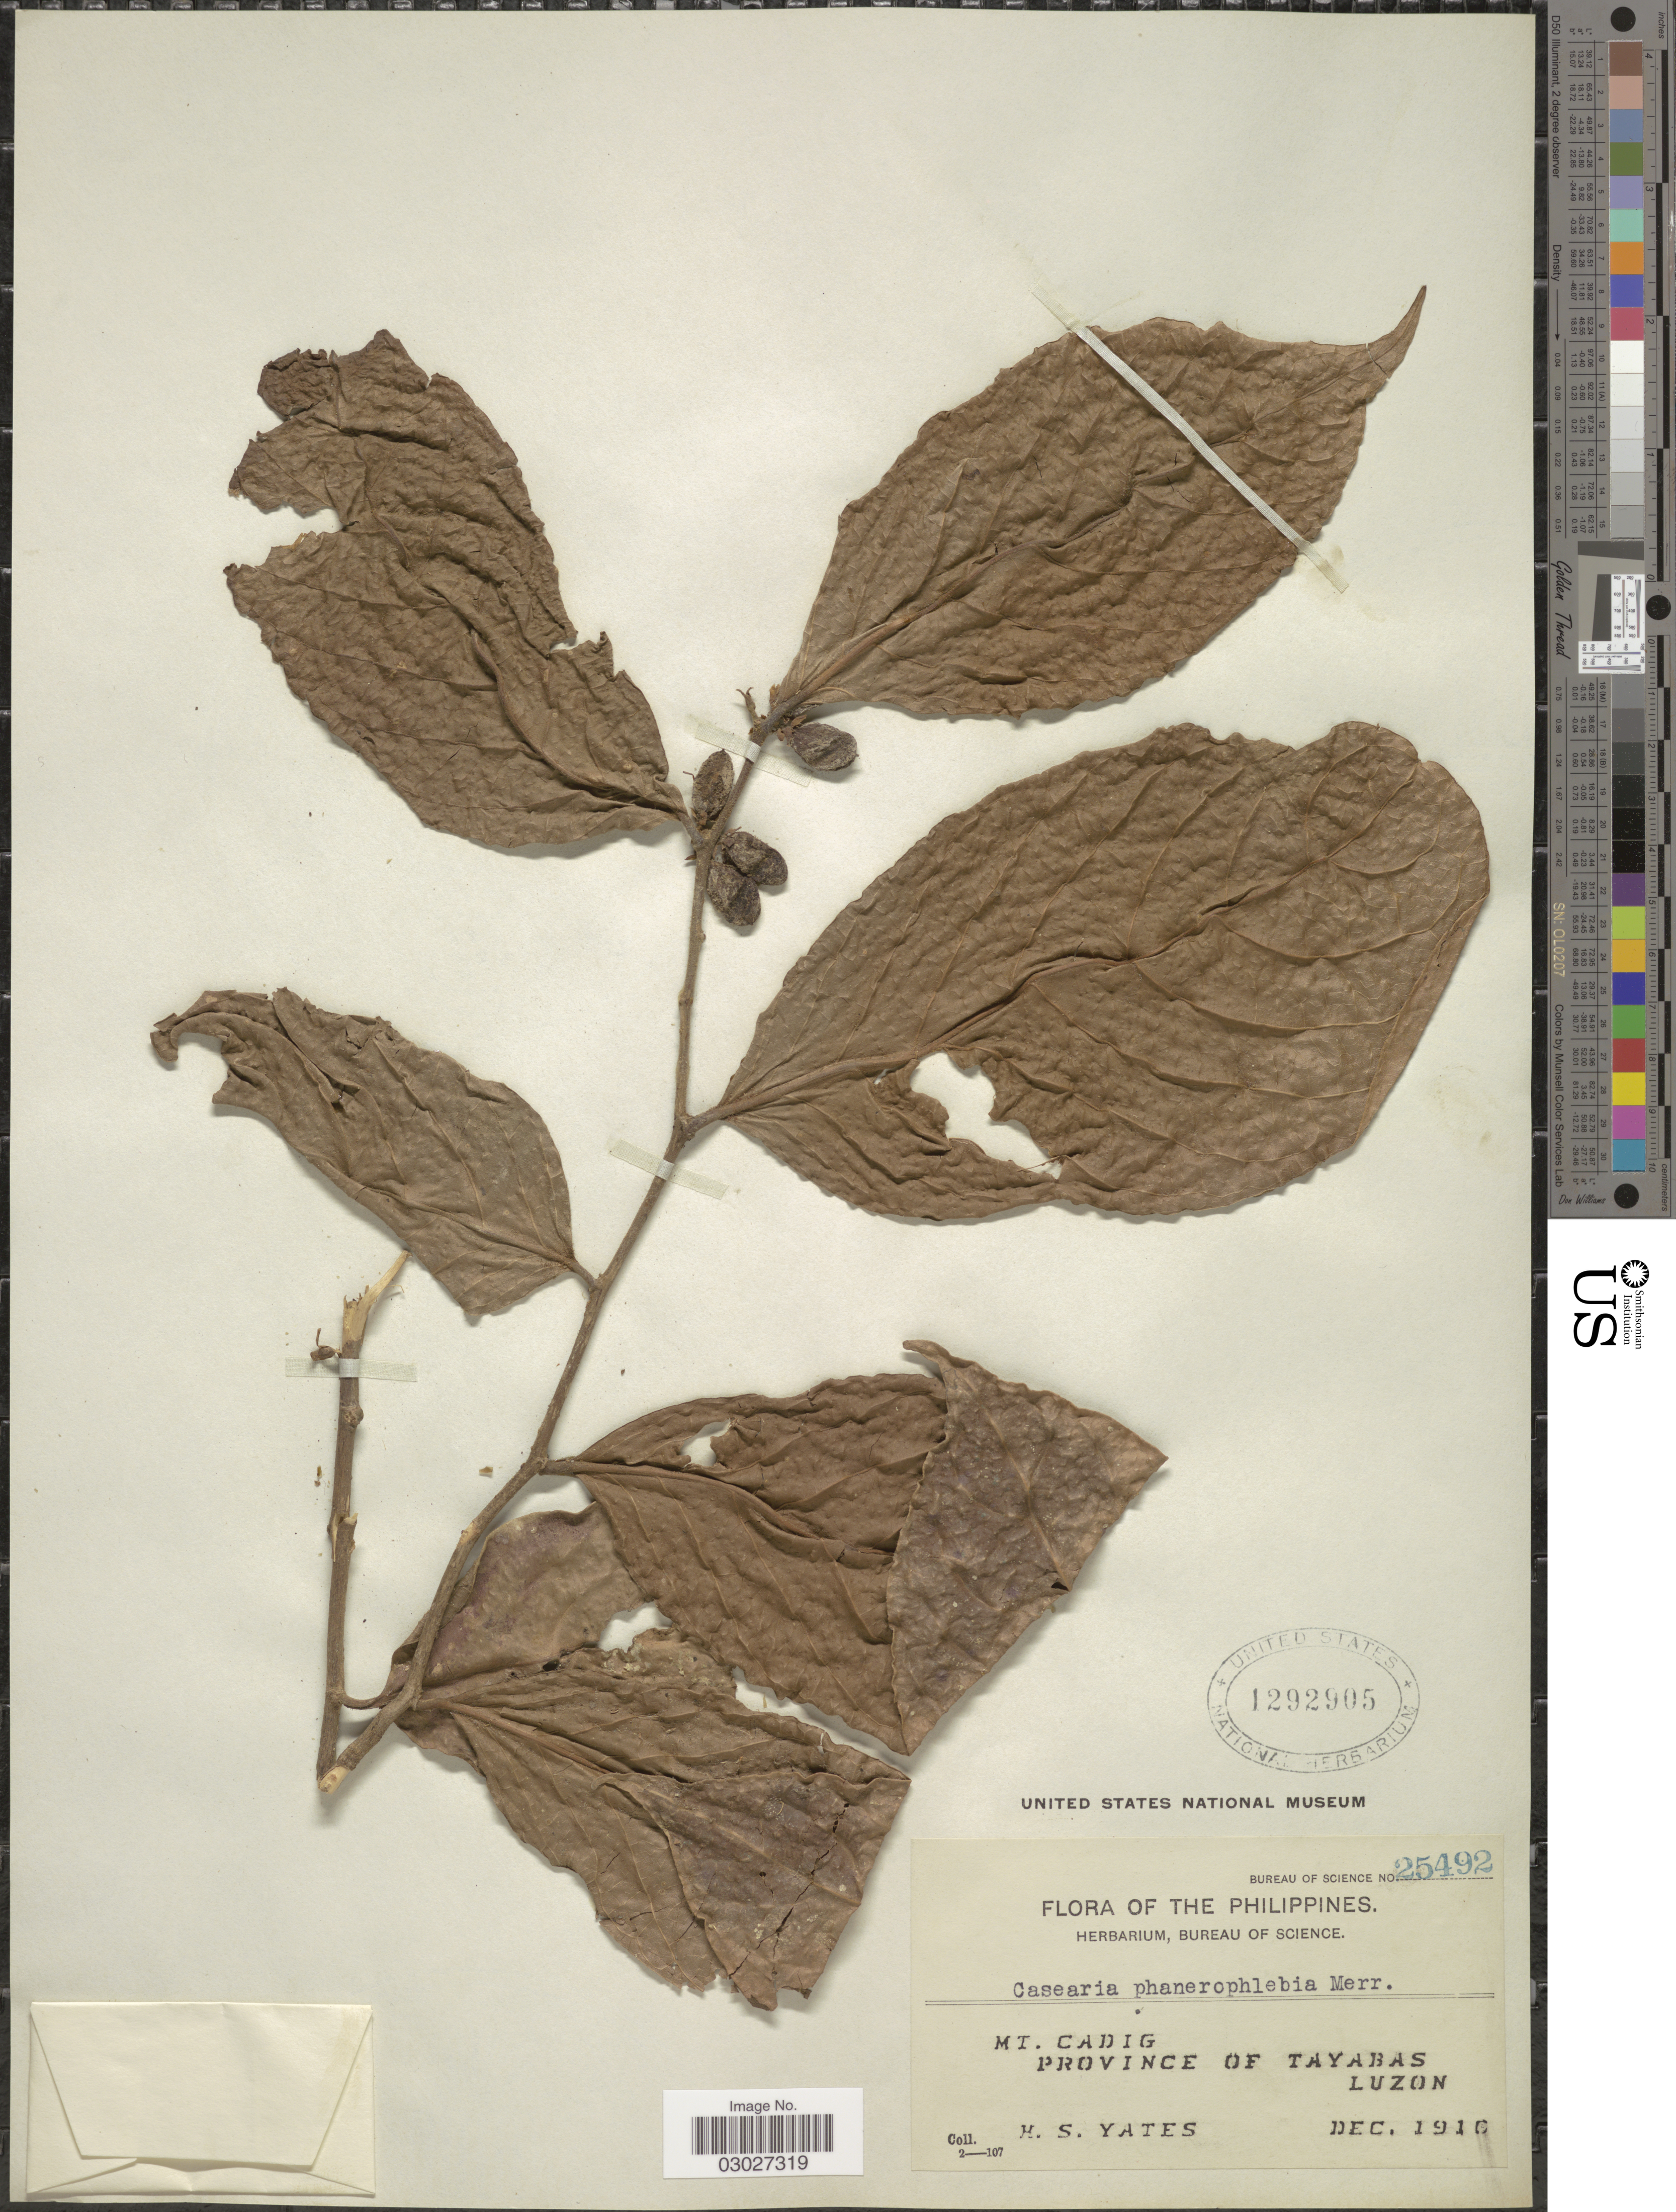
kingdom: Plantae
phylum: Tracheophyta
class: Magnoliopsida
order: Malpighiales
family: Salicaceae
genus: Casearia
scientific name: Casearia phanerophlebia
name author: Merr.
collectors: H. S. Yates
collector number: Bureau of Science 25492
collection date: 1910-12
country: Philippines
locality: Mt. Cadig, Province of Tayabas, Luzon.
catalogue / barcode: US 1292905